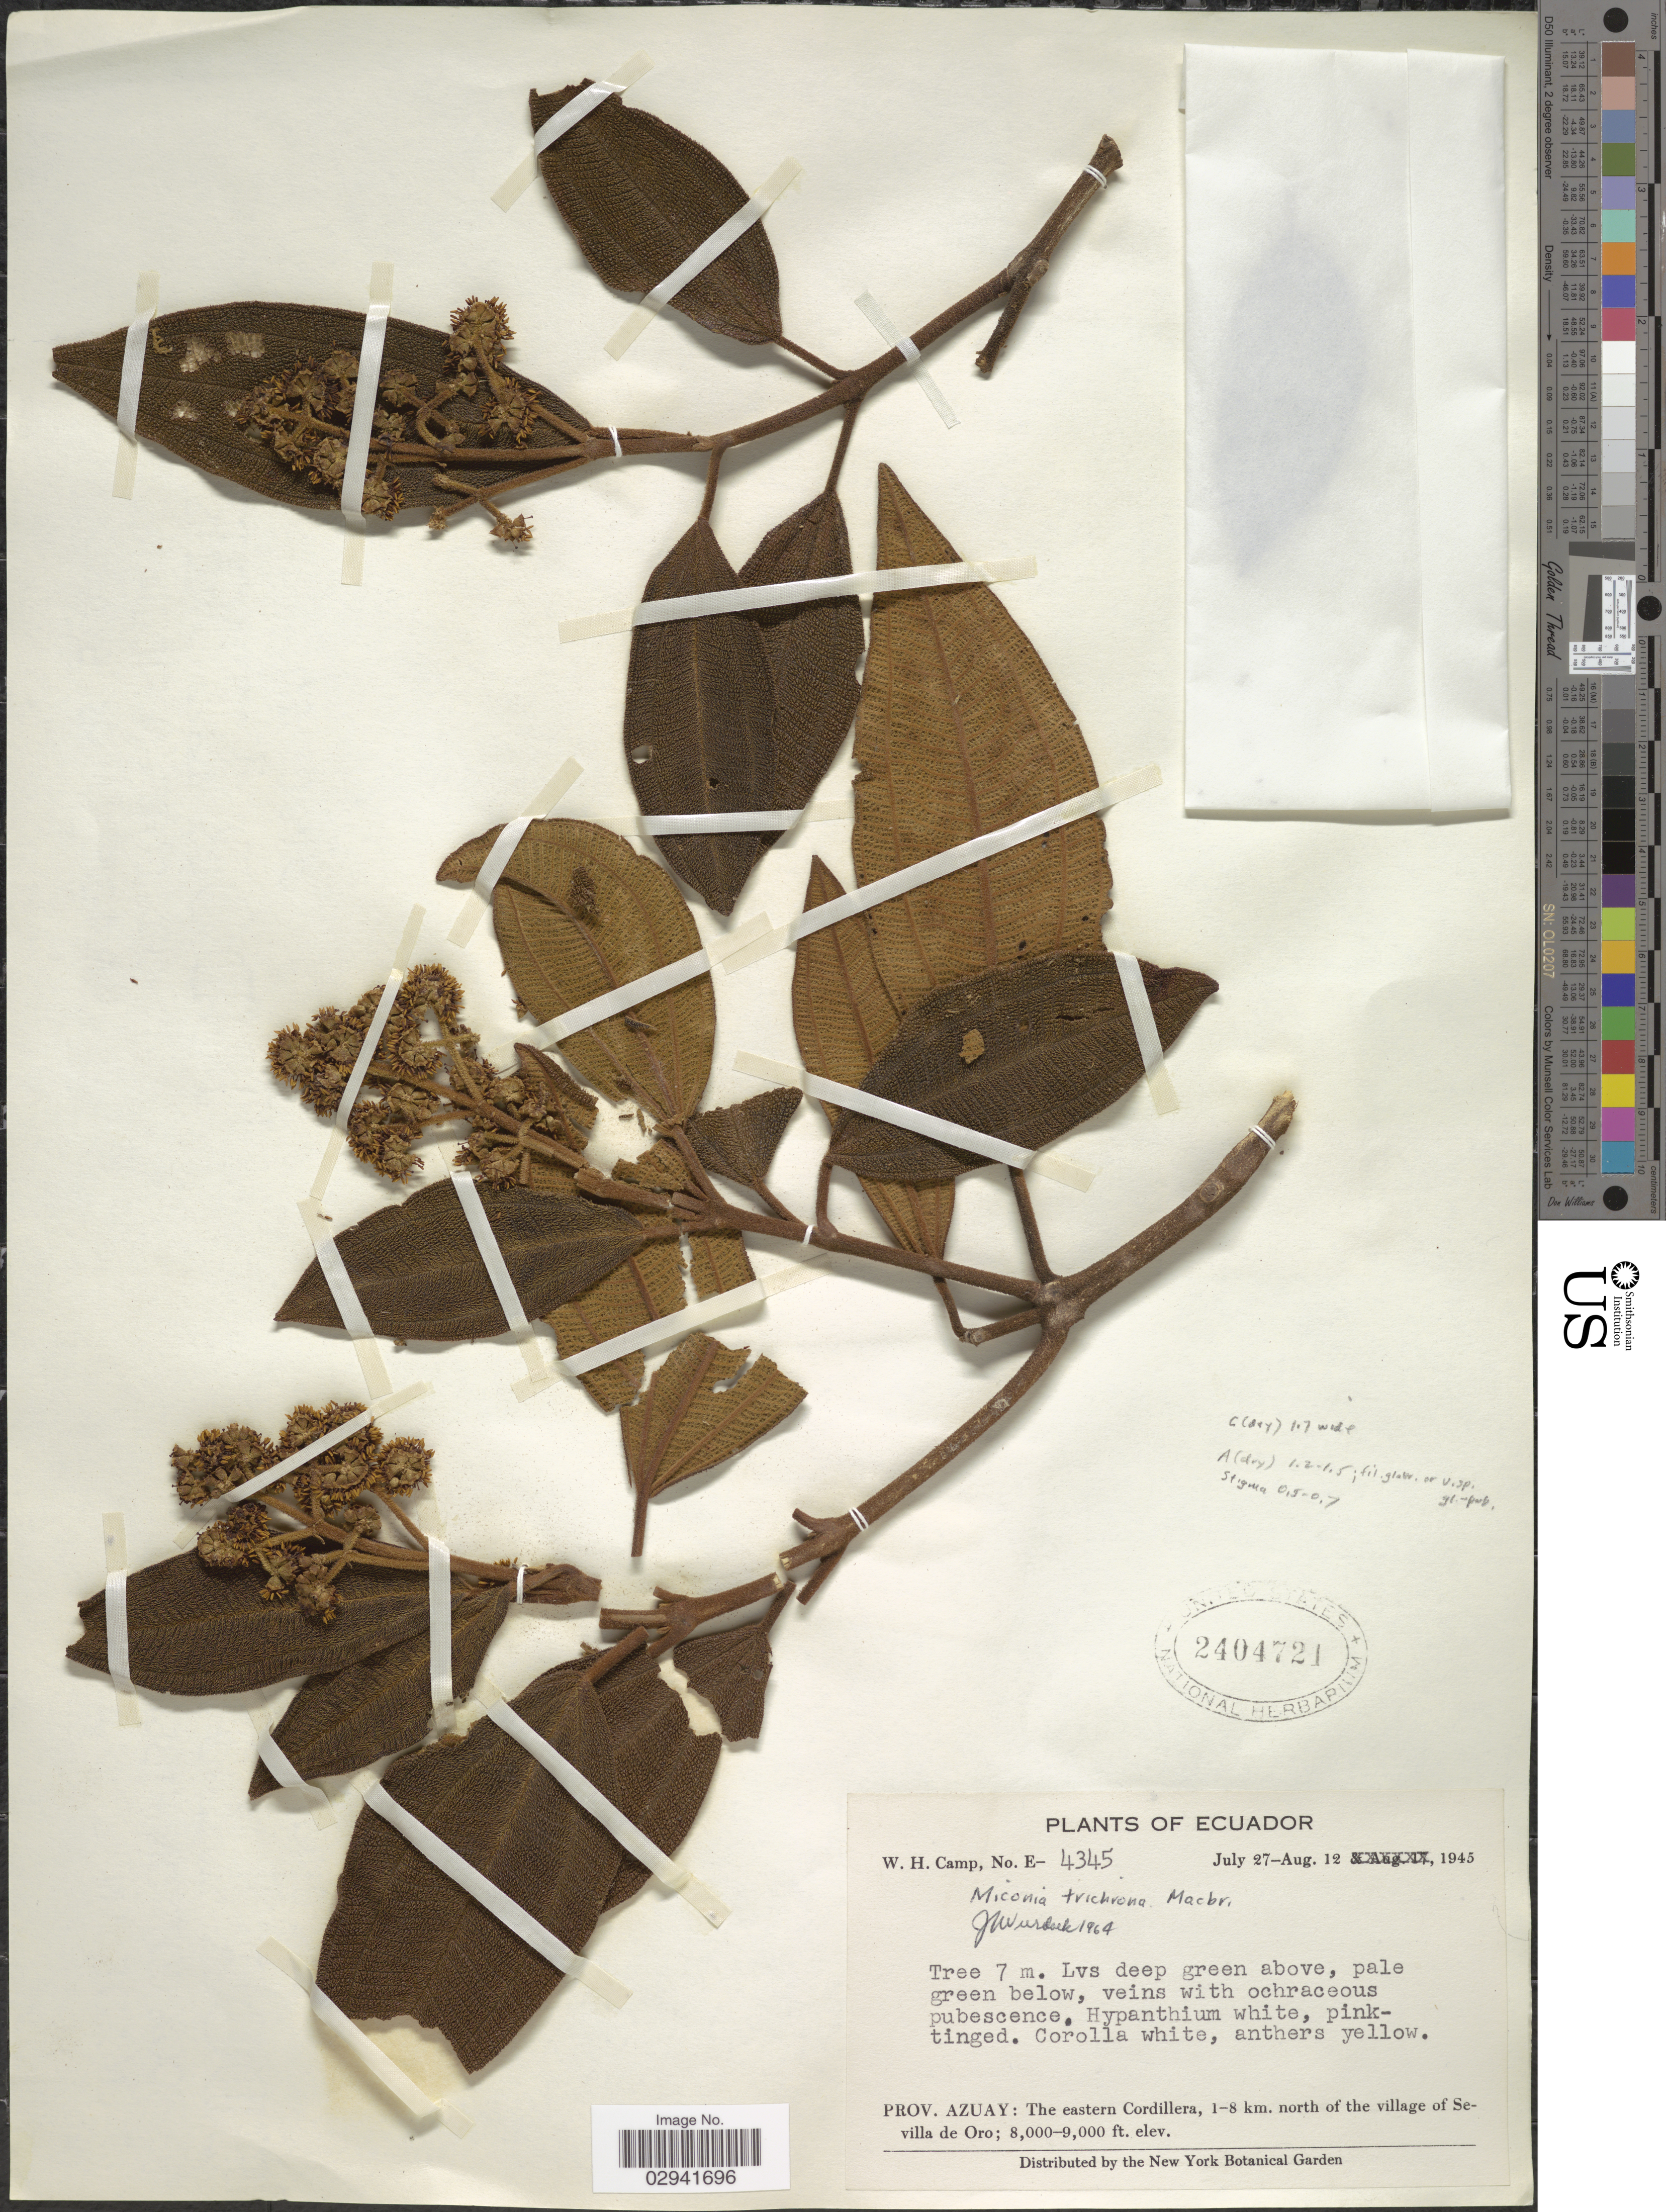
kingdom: Plantae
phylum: Tracheophyta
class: Magnoliopsida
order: Myrtales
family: Melastomataceae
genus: Miconia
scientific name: Miconia obscura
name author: (Bonpl.) Naudin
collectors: W. H. Camp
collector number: E-4345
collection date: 1945-07-27/1945-08-12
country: Ecuador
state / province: Azuay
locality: Prov. Azuay: The eastern Cordillera, 1-8 km. north of the village of Sevilla de Oro.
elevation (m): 2438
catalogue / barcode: US 2404721